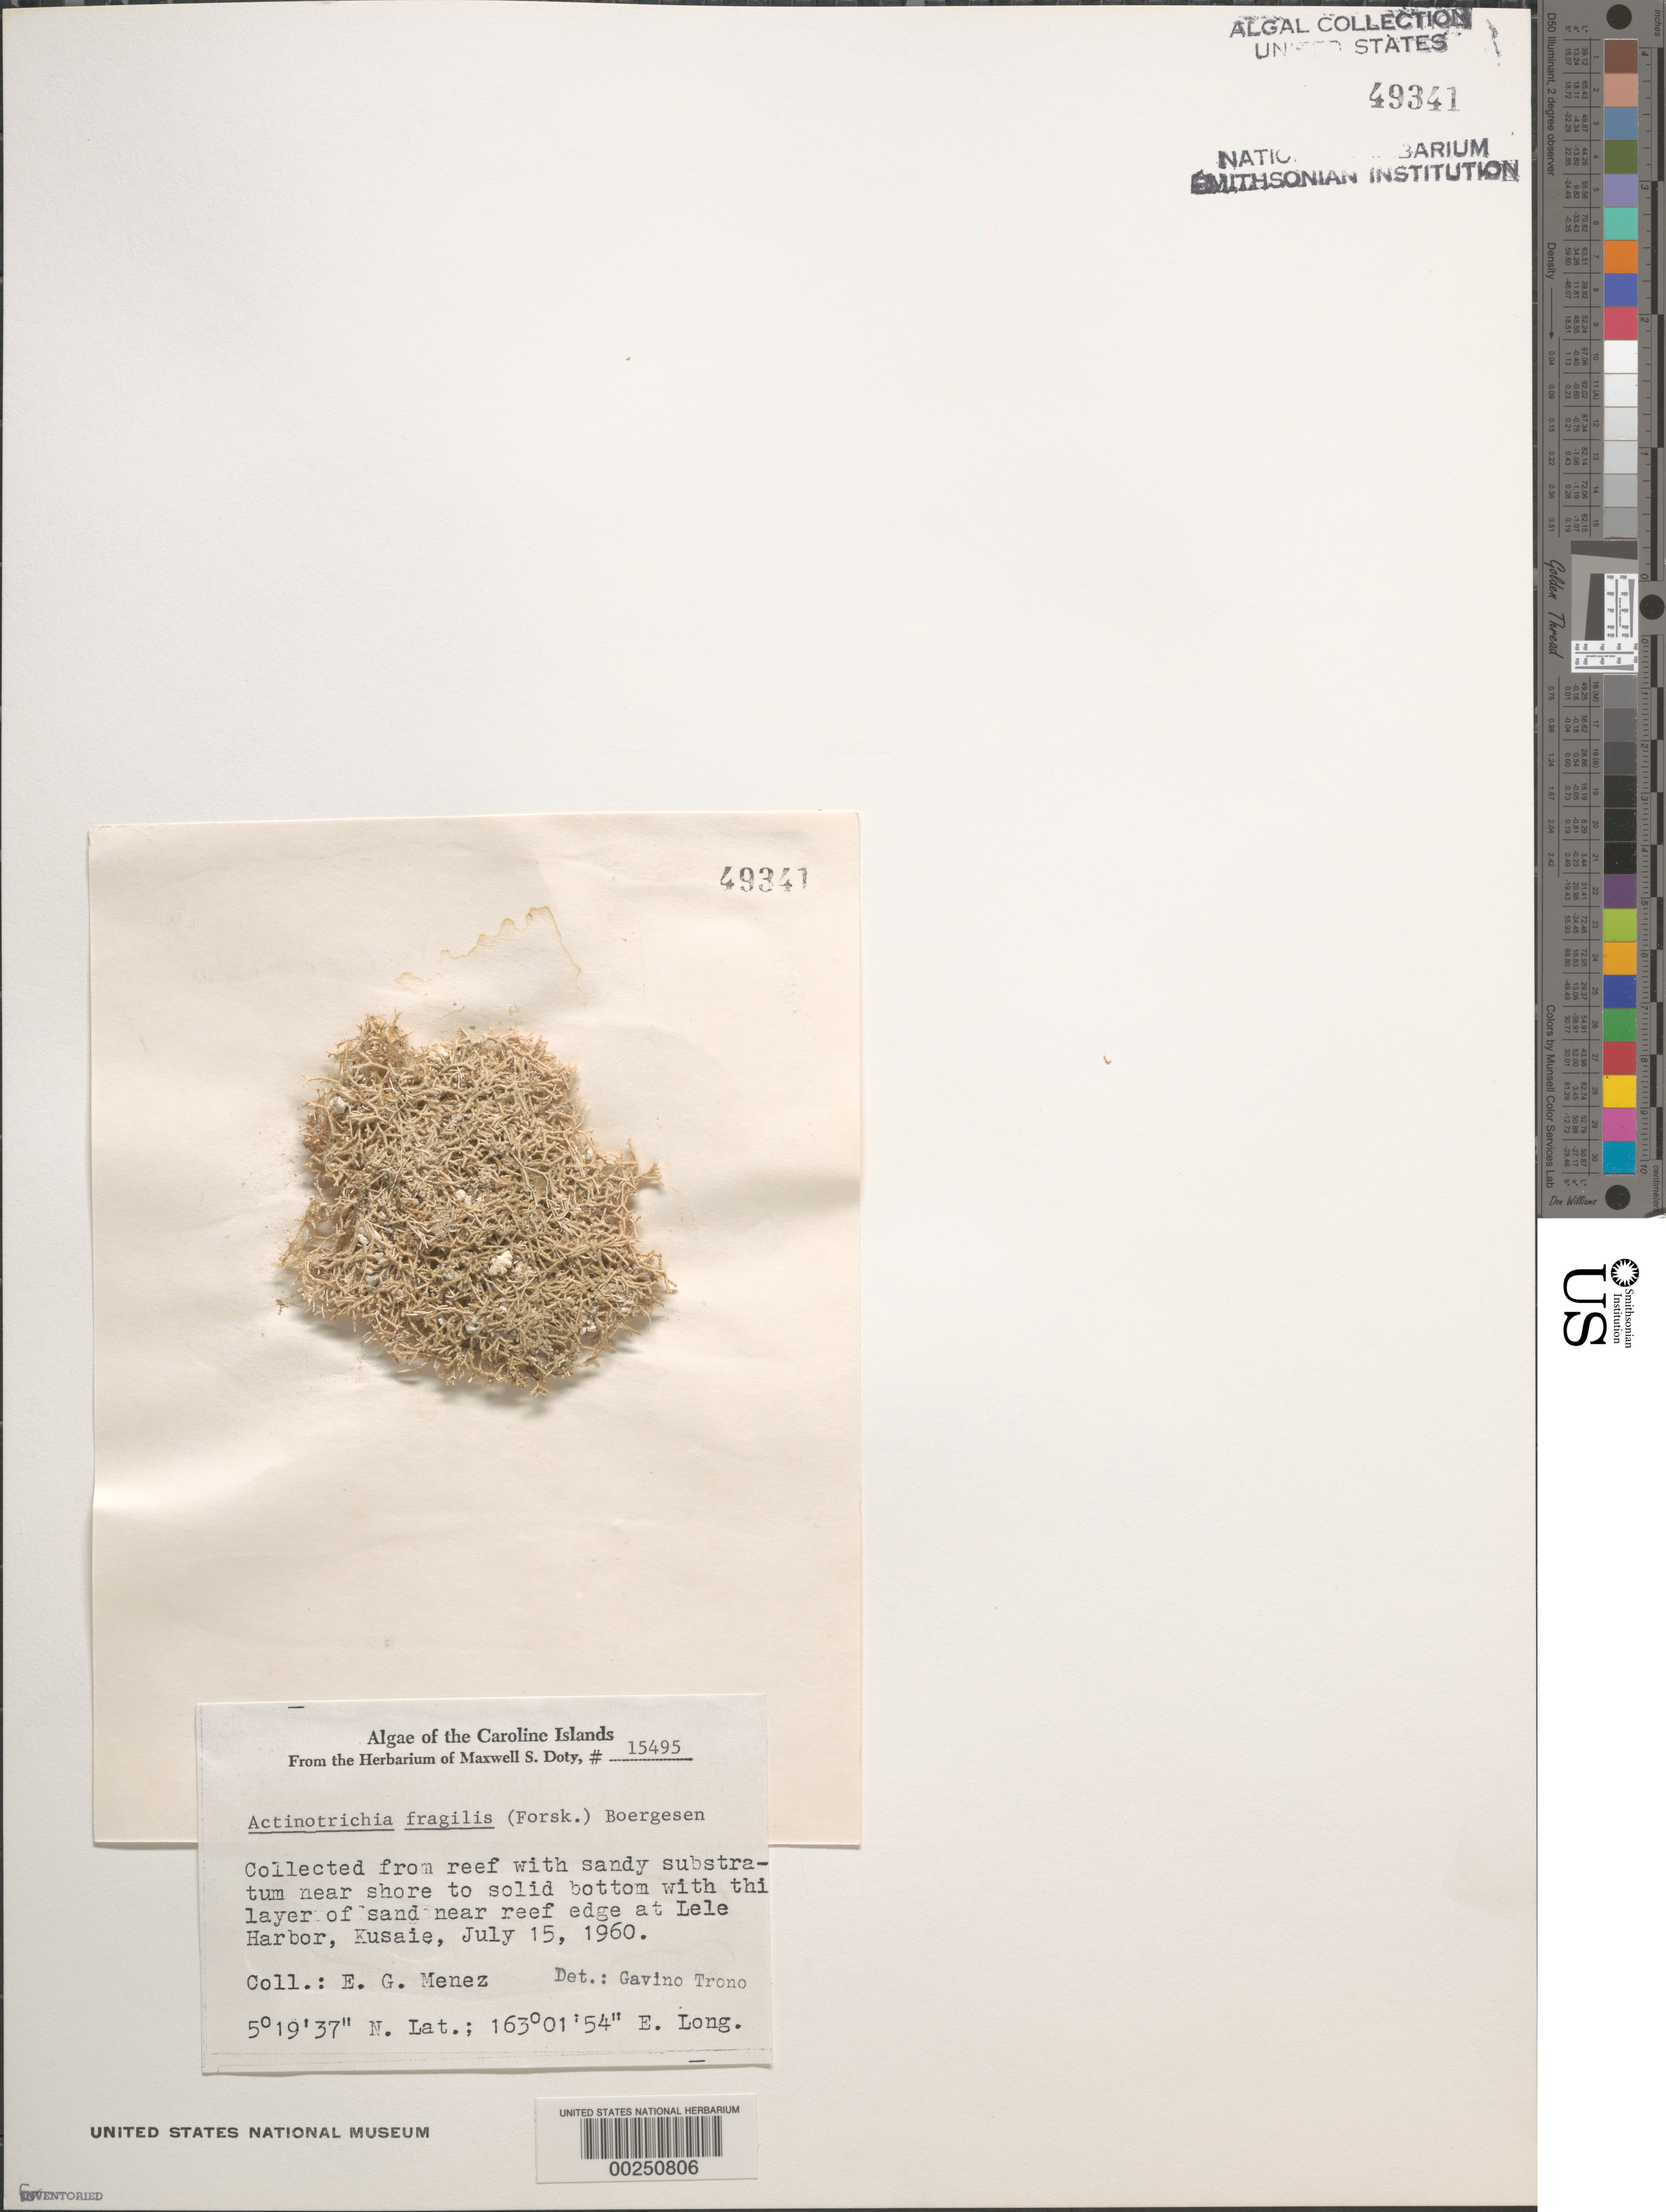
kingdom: Plantae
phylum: Rhodophyta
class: Florideophyceae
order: Nemaliales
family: Galaxauraceae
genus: Actinotrichia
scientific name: Actinotrichia fragilis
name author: (Forssk.) Børgesen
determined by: Trono, Gavino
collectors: Meñez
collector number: MSD 15495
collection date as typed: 15 Jun 1960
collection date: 1960-06-15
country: Micronesia, Federated States of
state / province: Kosrae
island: Kosrae [Kusaie]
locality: Lele Harbor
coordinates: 5 19' 37" N. Lat., 163 01' 54" E. Long.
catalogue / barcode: US 49341